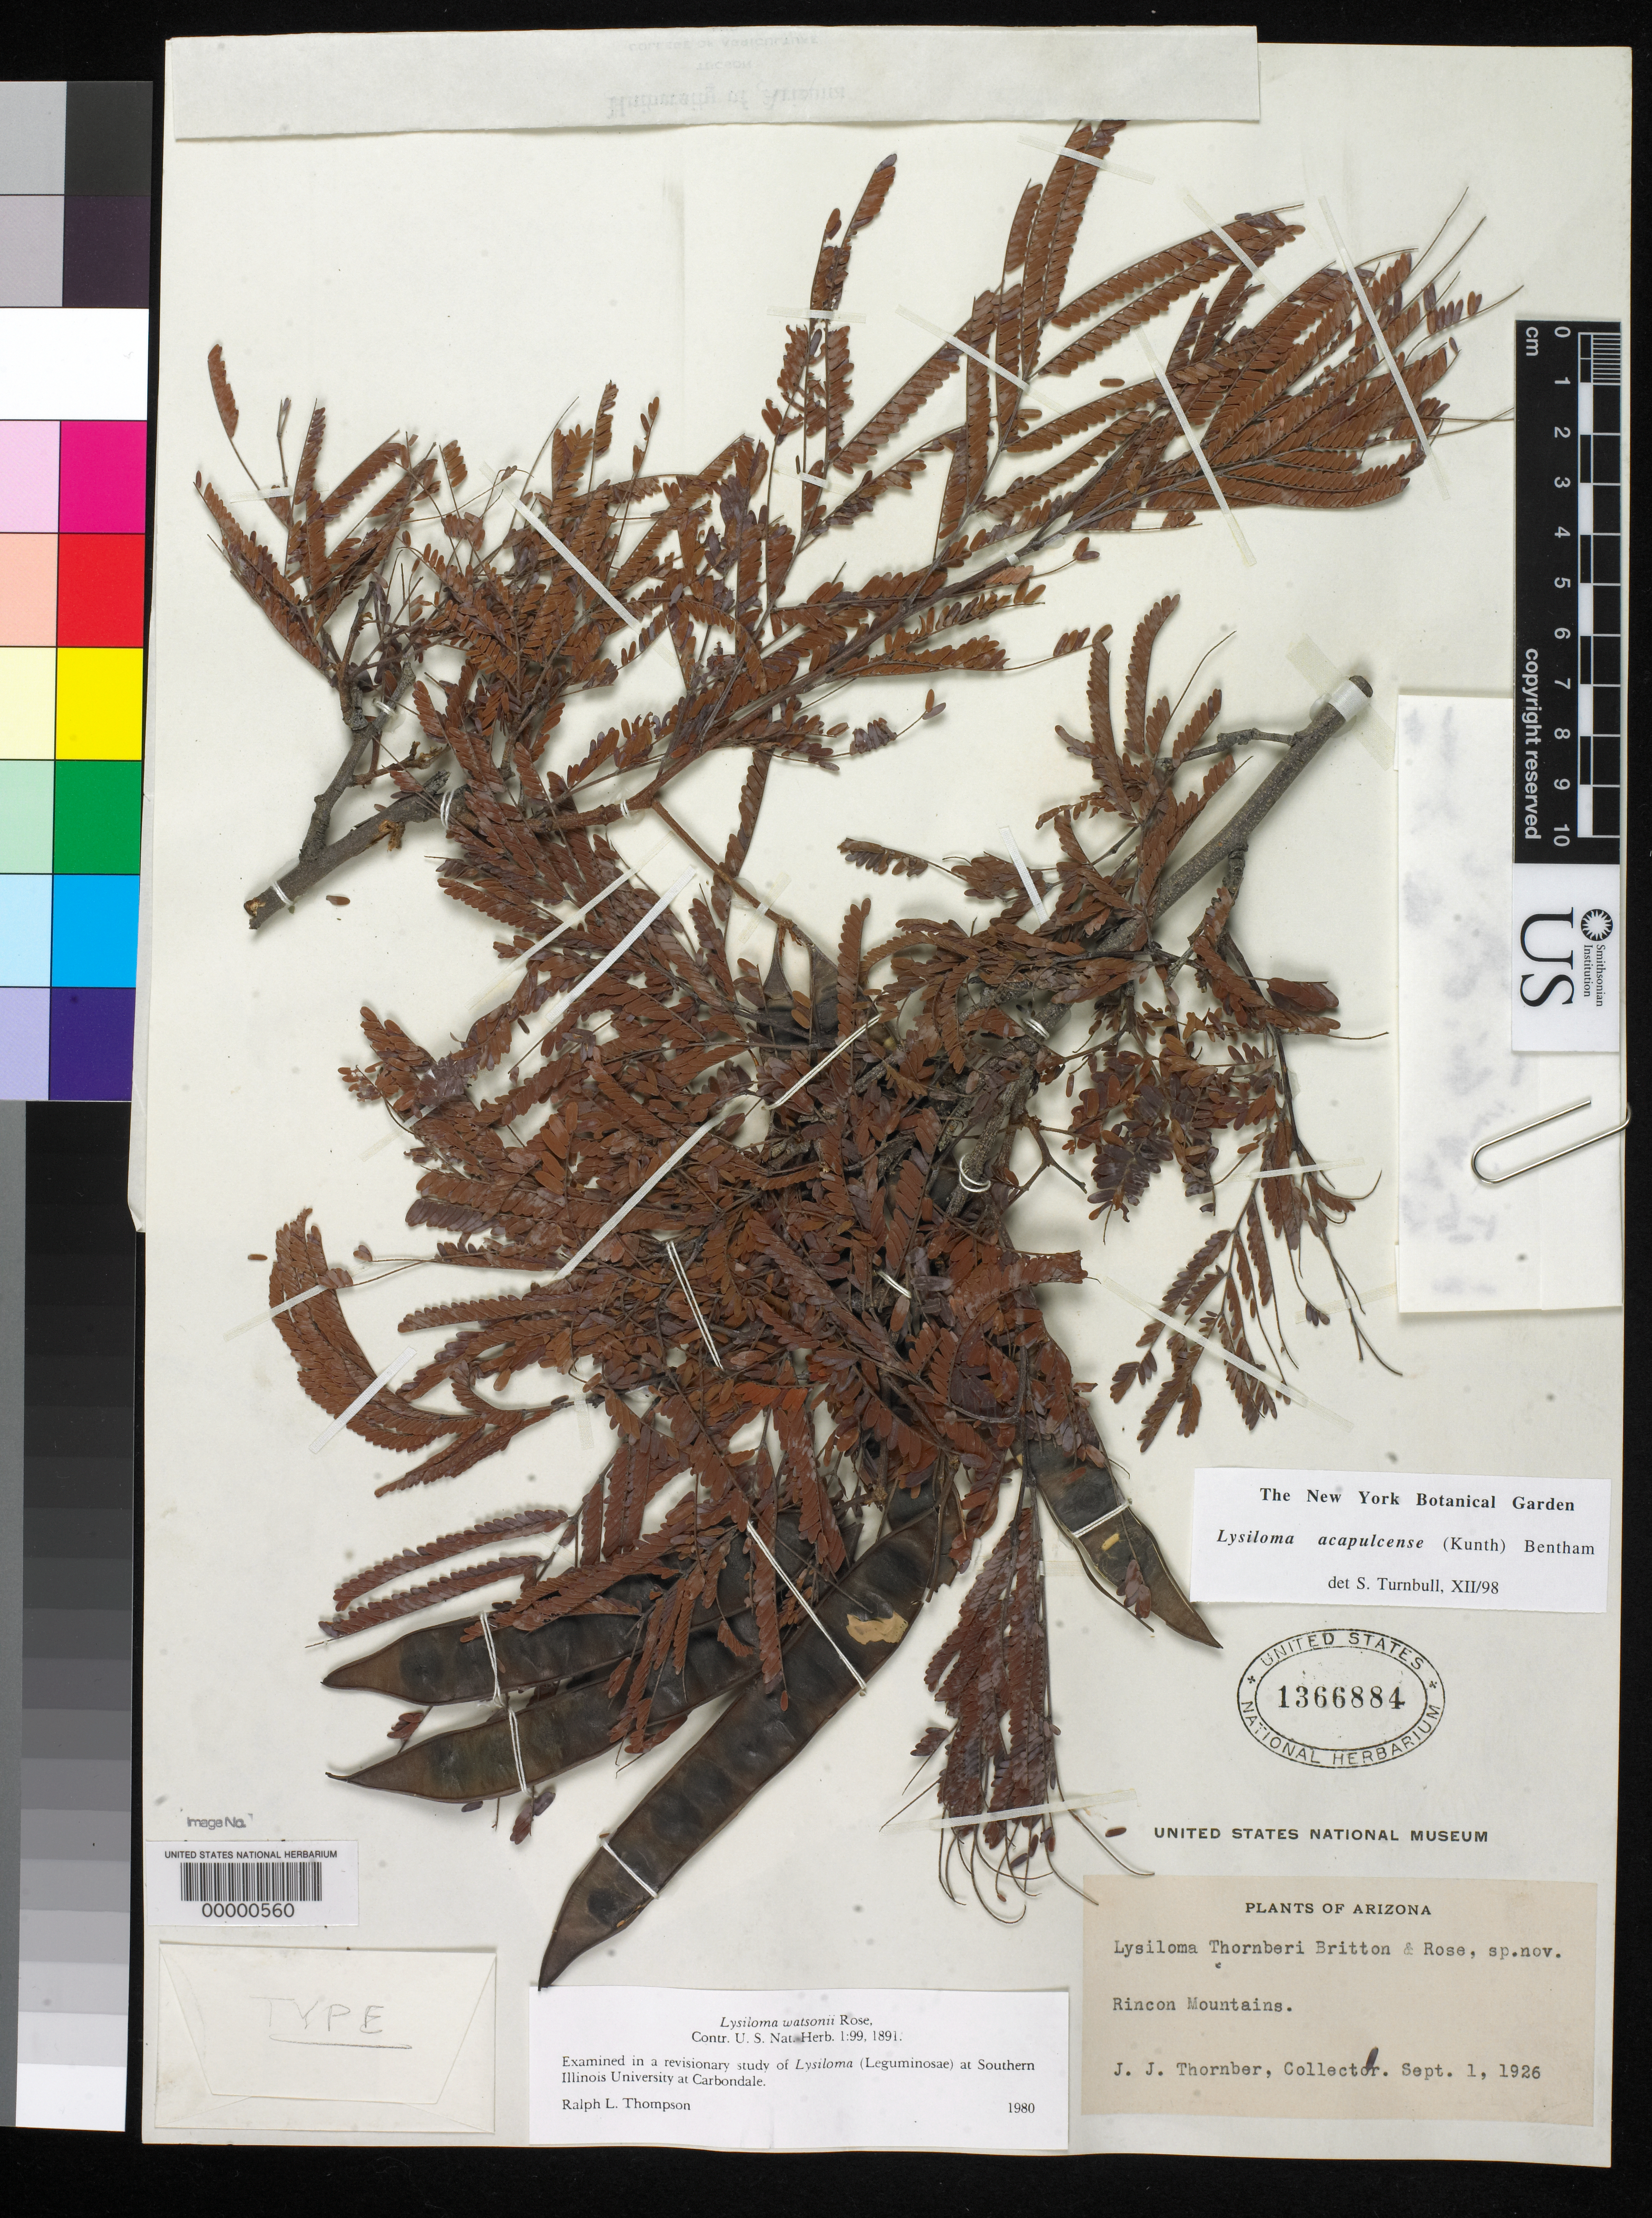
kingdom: Plantae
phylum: Tracheophyta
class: Magnoliopsida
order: Fabales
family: Fabaceae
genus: Lysiloma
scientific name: Lysiloma thornberi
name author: Britton & Rose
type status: Type Collection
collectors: J. Thornber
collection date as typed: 01 Sep 1926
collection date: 1926-09-01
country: United States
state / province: Arizona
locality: Rincon Mountains.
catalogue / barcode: US 1366884